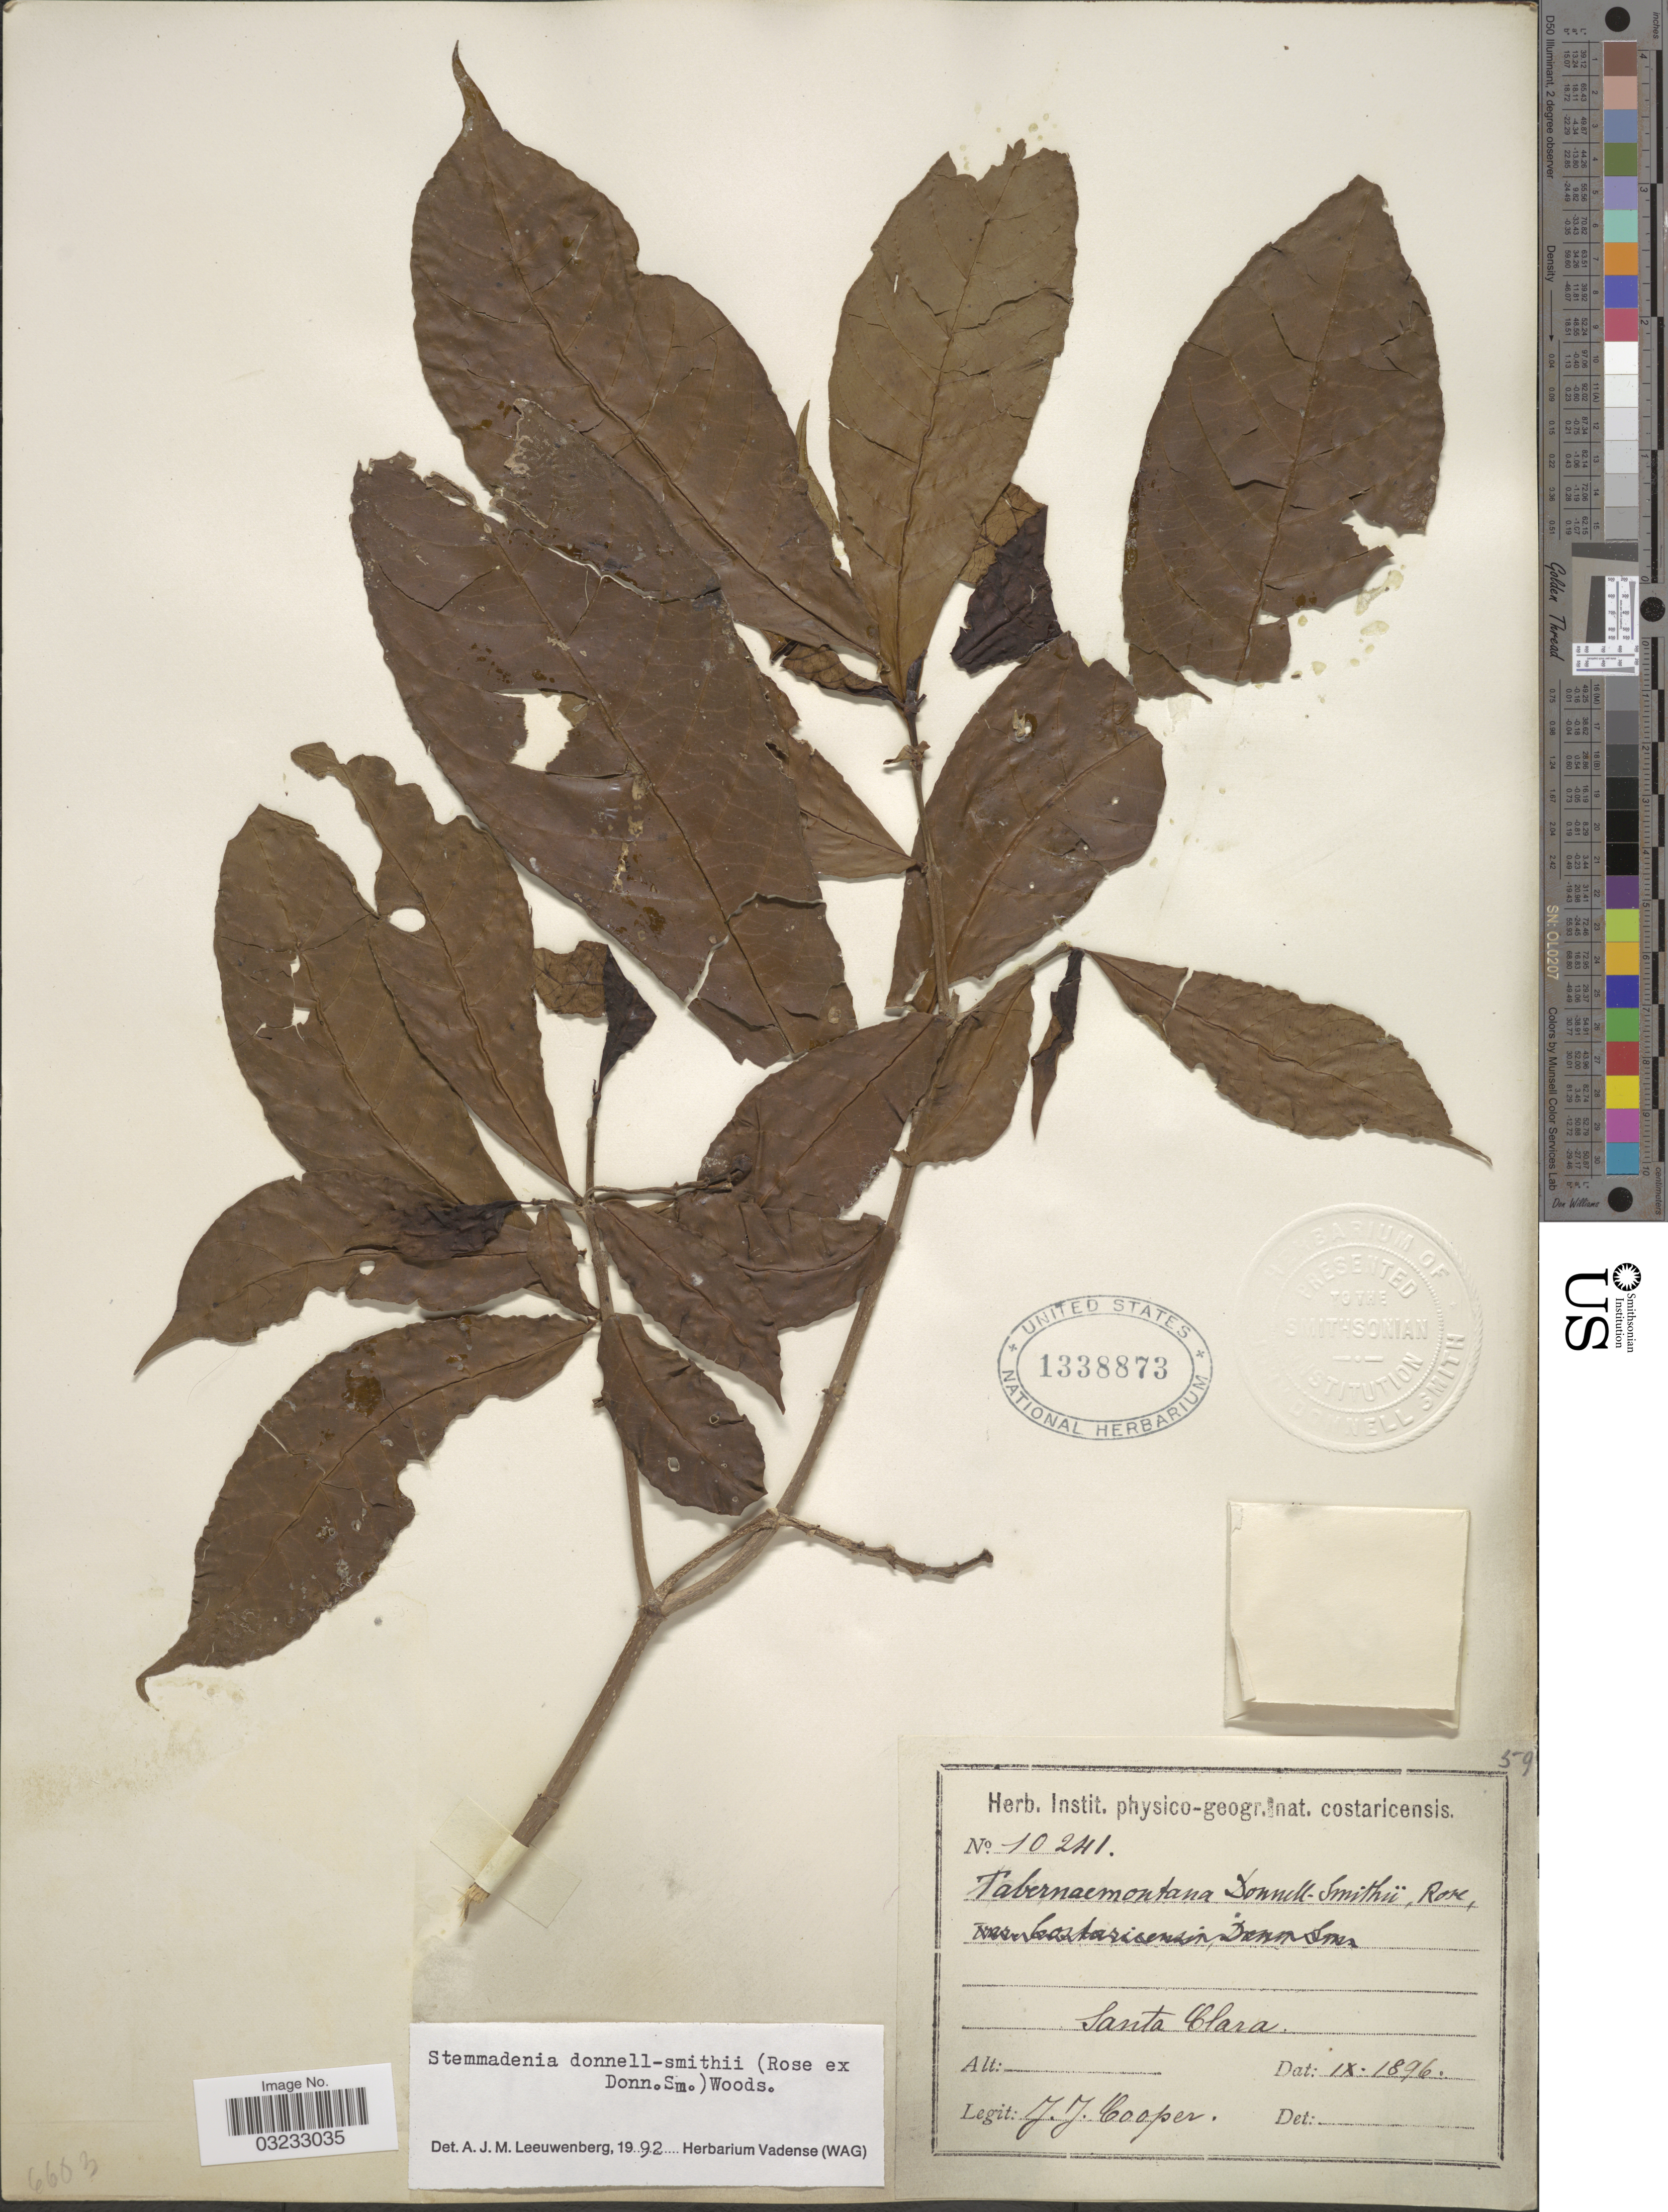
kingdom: Plantae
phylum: Tracheophyta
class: Magnoliopsida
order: Gentianales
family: Apocynaceae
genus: Stemmadenia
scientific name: Stemmadenia donnell-smithii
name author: (Rose ex Donn. Sm.) Woodson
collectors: J. J. Cooper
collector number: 10241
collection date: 1896-09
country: Costa Rica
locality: Santa Clara.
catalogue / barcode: US 1338873